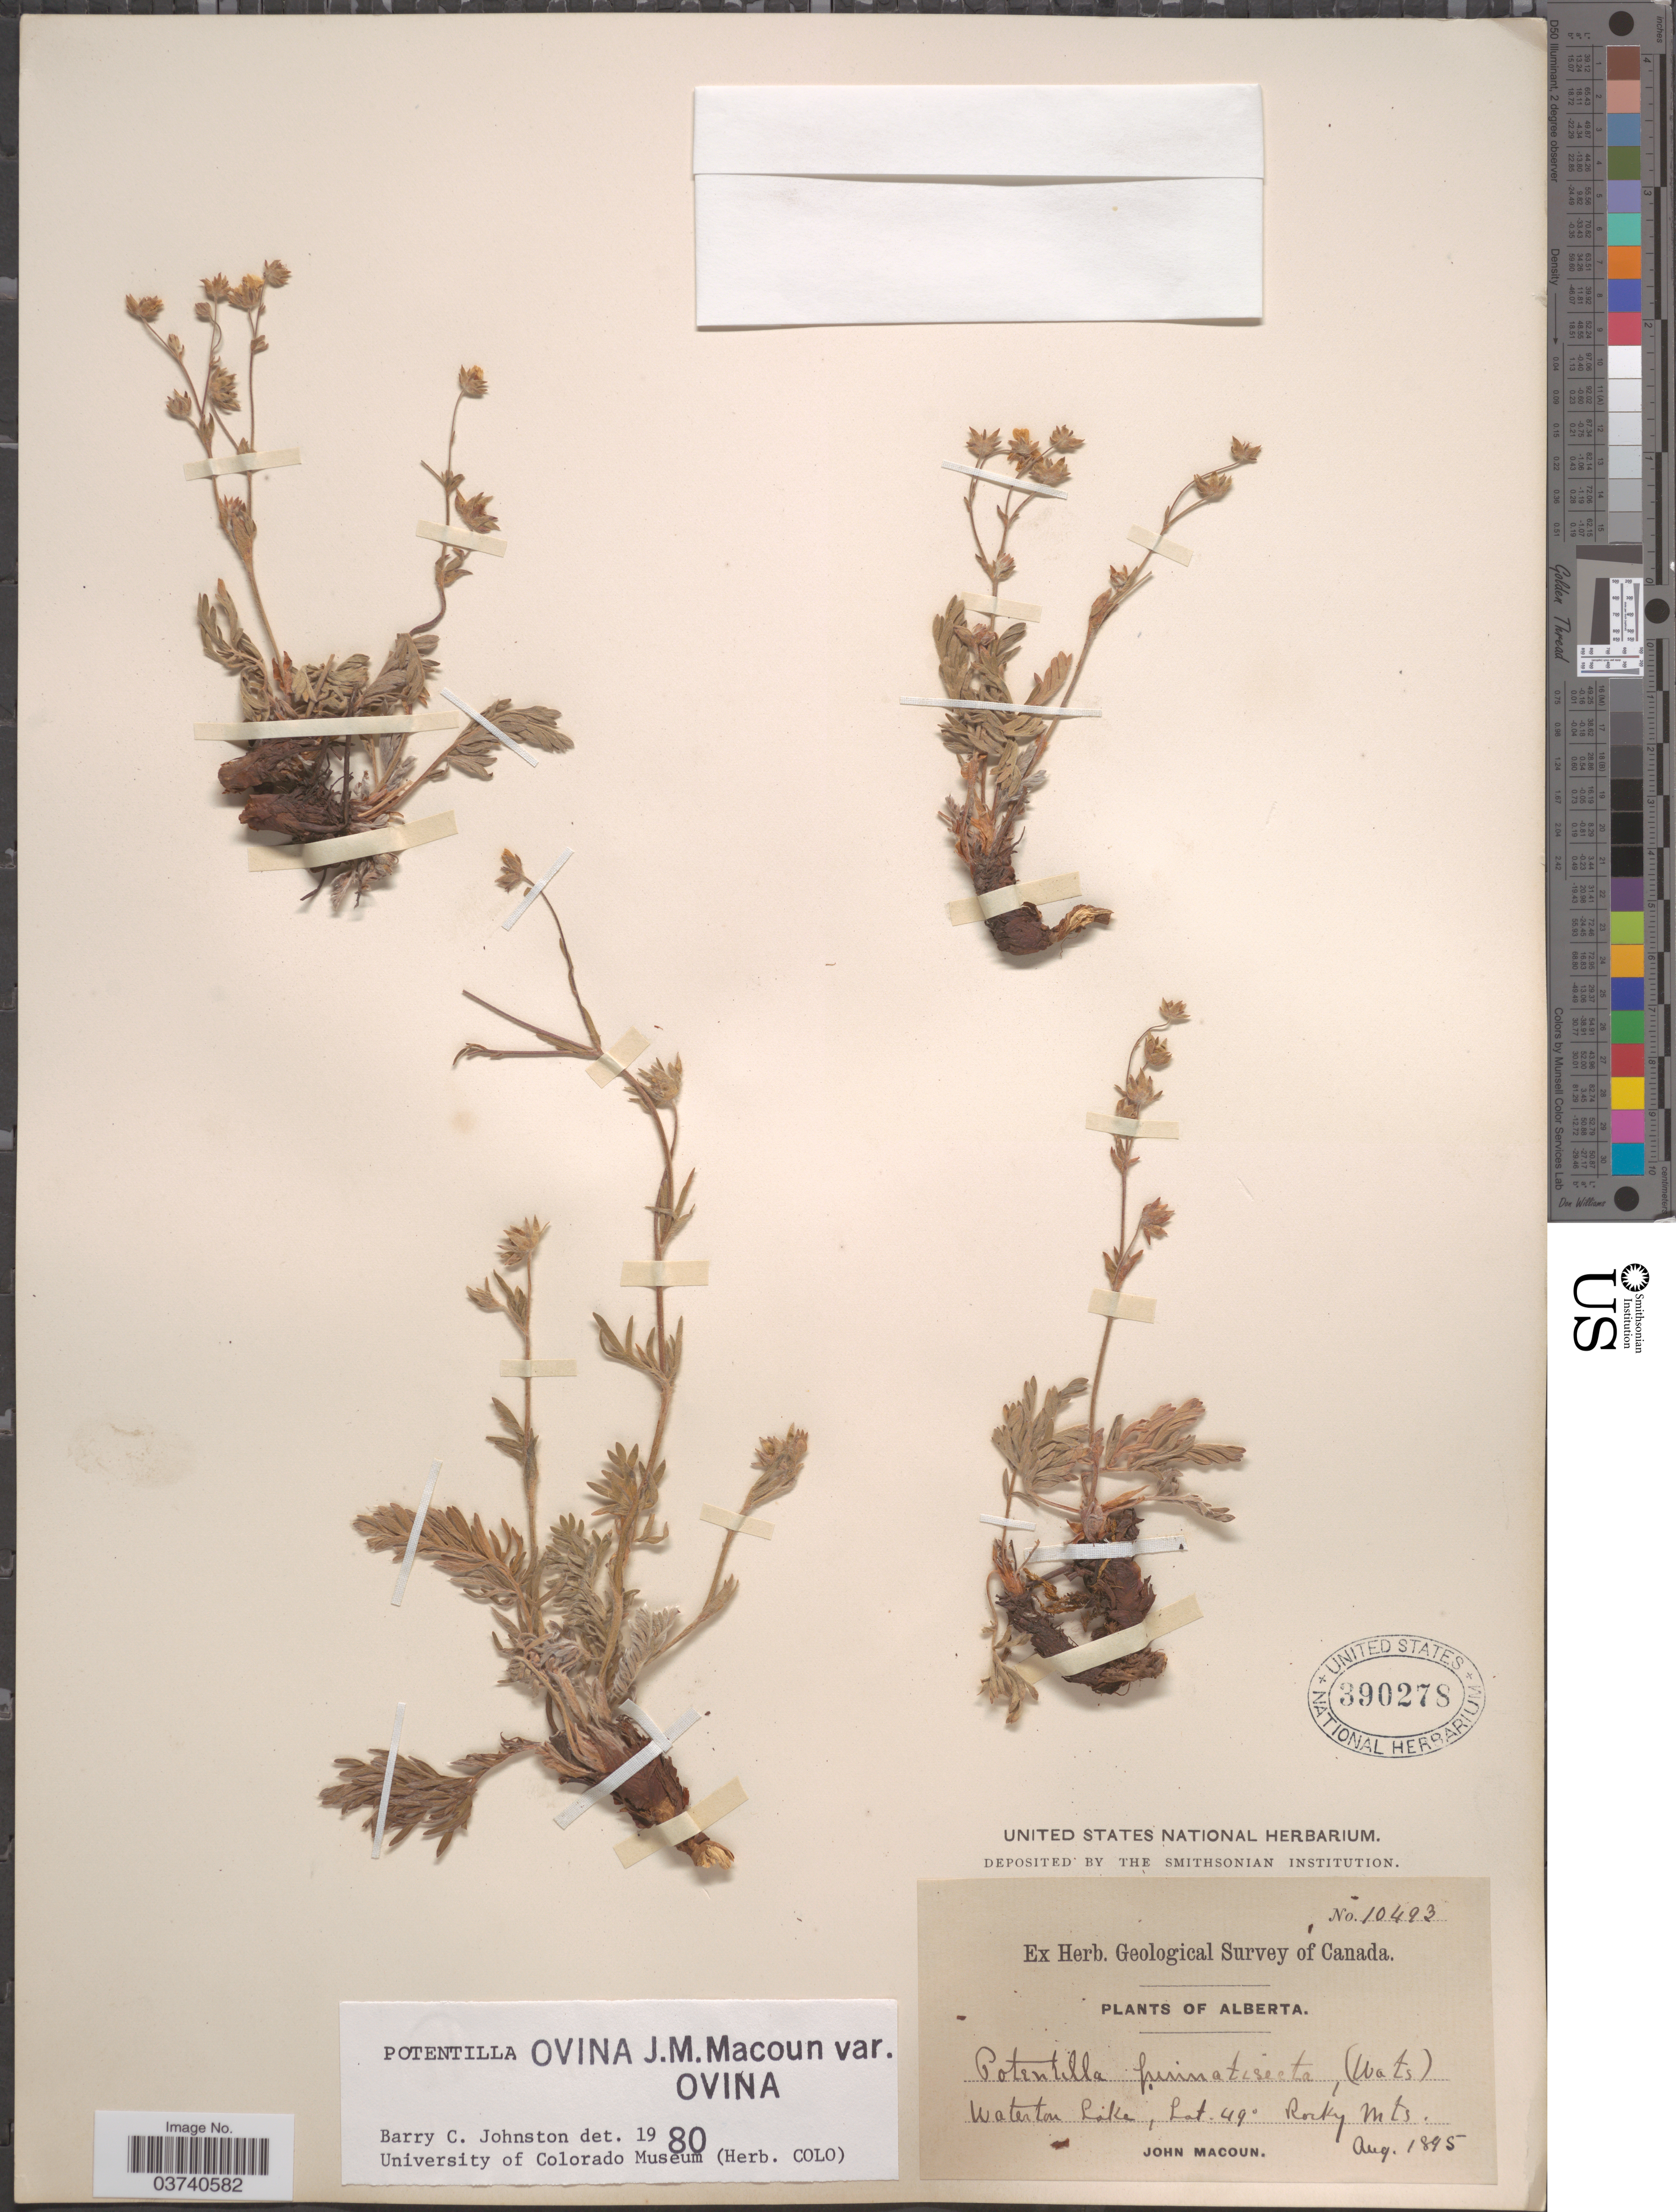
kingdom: Plantae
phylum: Tracheophyta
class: Magnoliopsida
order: Rosales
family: Rosaceae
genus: Potentilla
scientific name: Potentilla ovina var. ovina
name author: Macoun ex J.M. Macoun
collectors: J. Macoun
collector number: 10493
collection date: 1895-08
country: Canada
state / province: Alberta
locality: Waterton Lake. Rocky Mts.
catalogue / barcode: US 390278